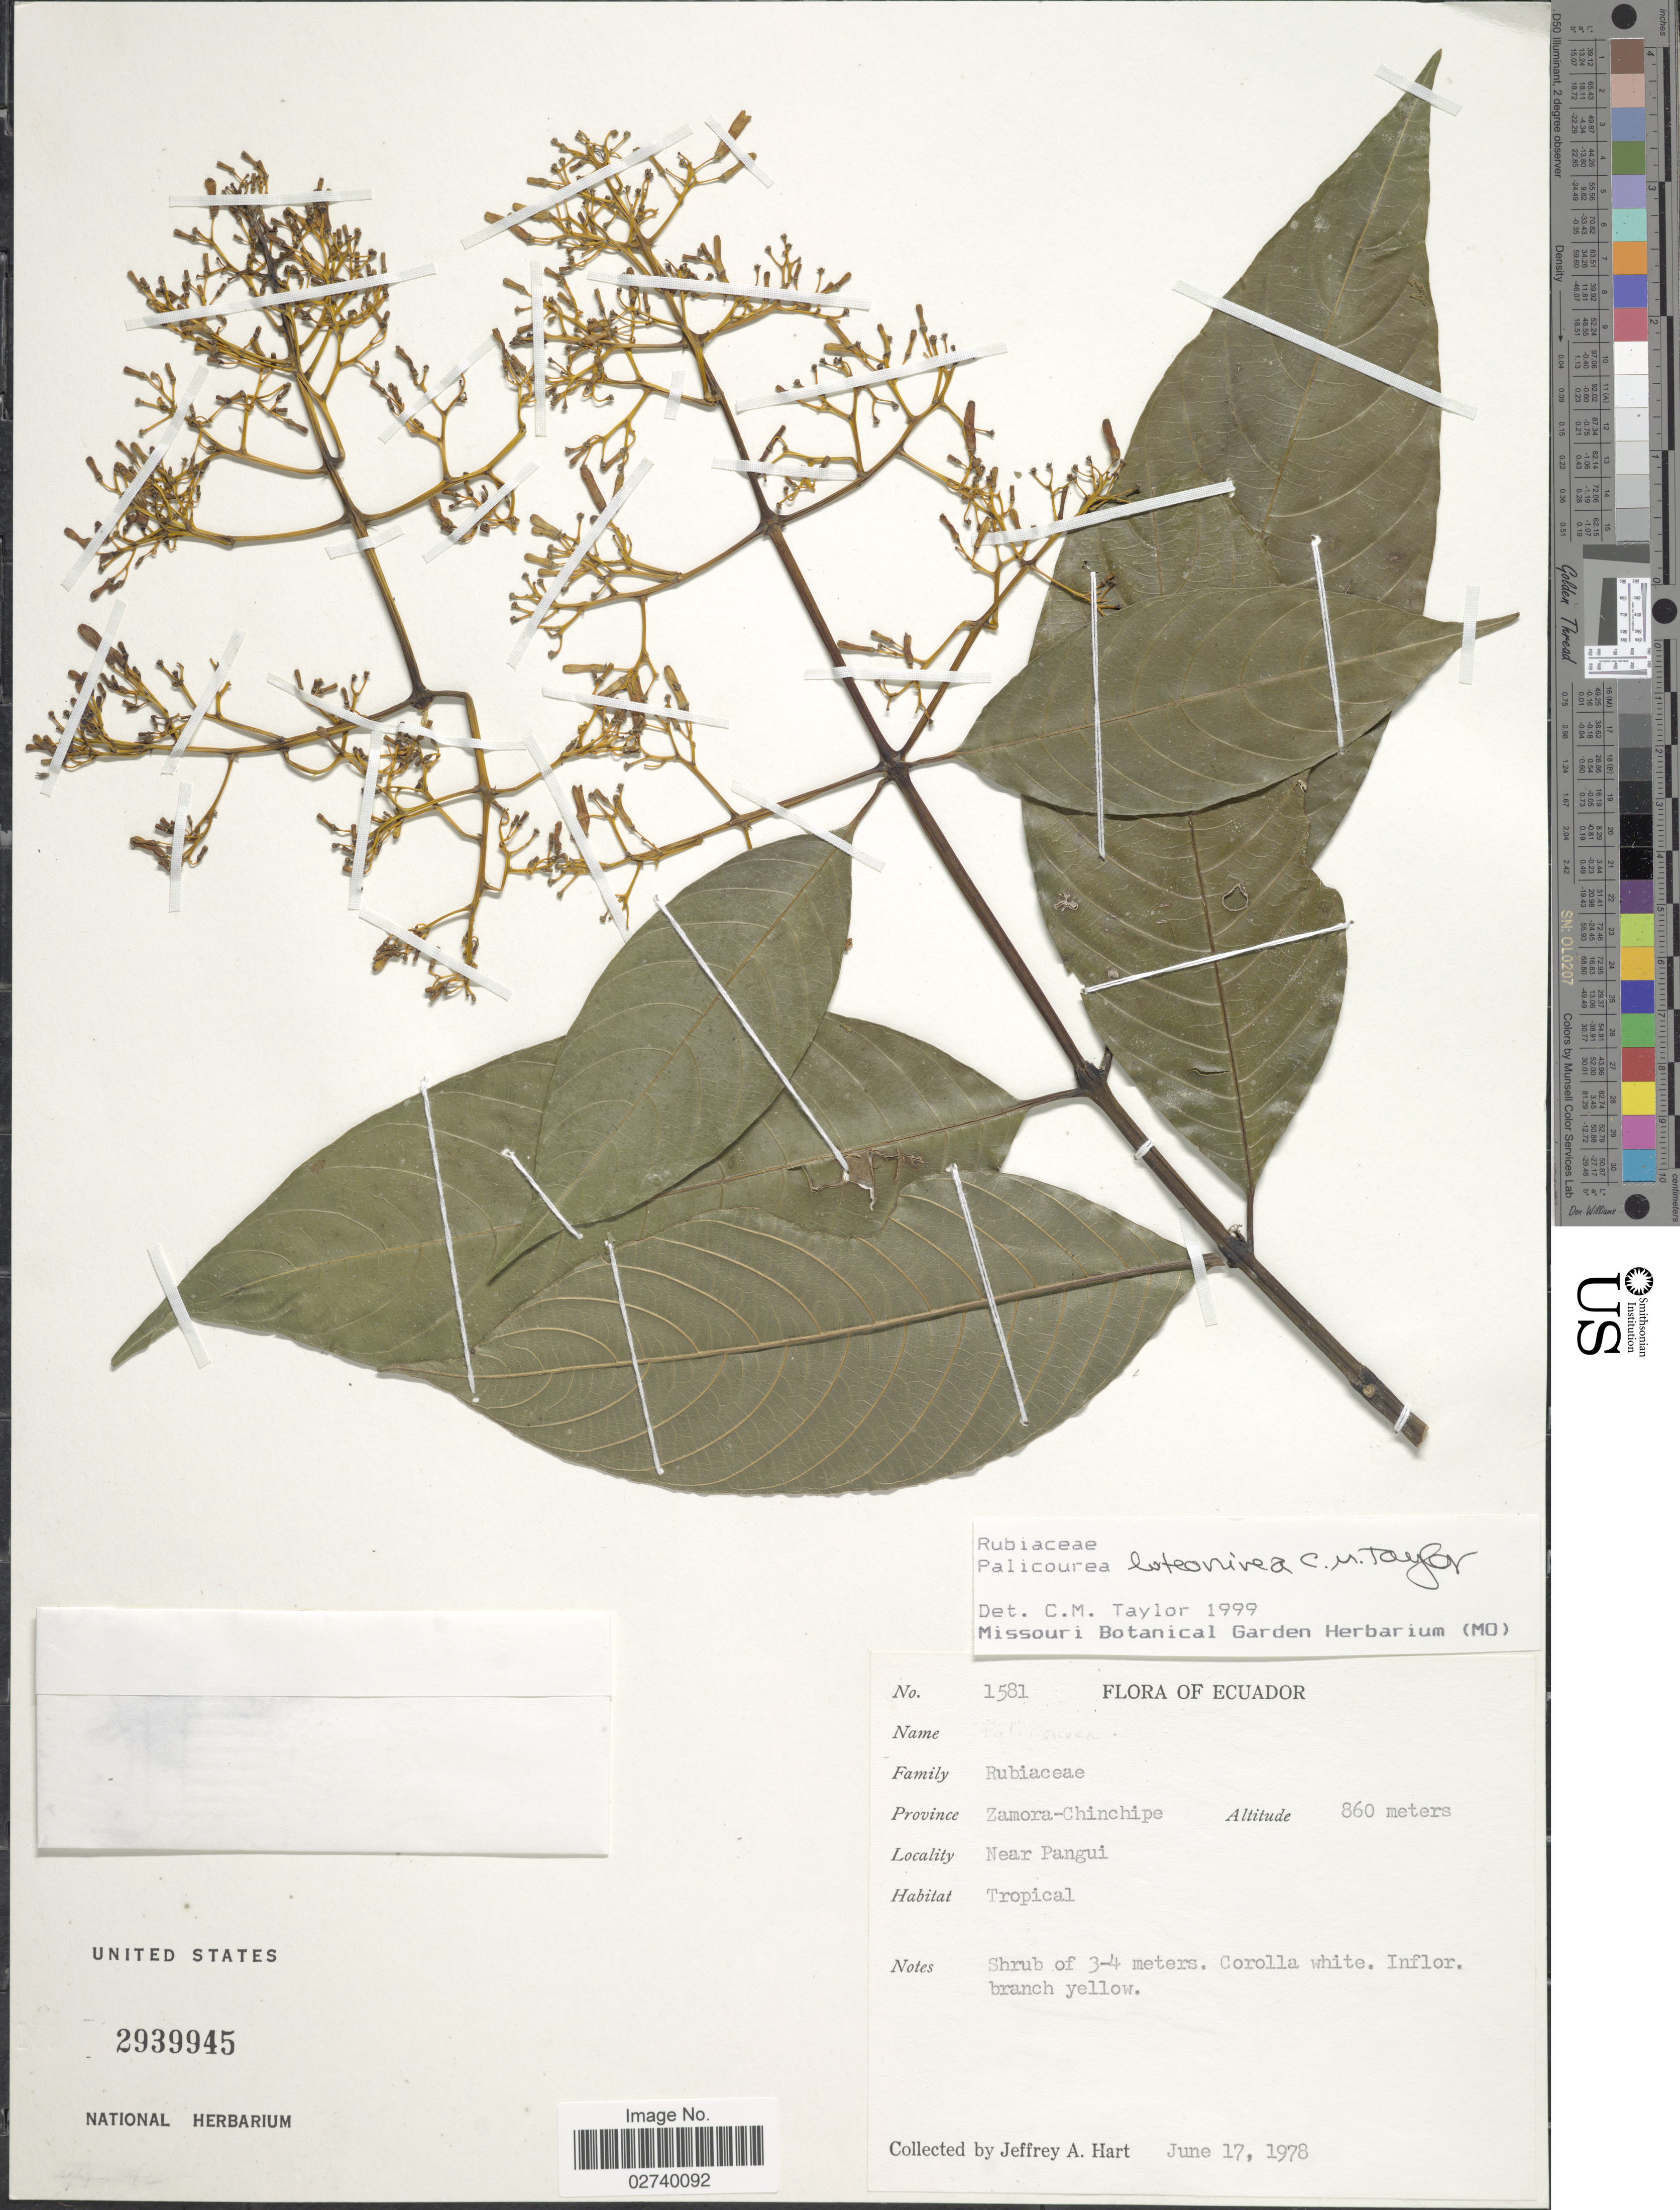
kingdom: Plantae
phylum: Tracheophyta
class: Magnoliopsida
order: Gentianales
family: Rubiaceae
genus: Palicourea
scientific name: Palicourea luteonivea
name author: C.M. Taylor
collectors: J. A. Hart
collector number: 1581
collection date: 1978-06-17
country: Ecuador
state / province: Zamora-Chinchipe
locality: Near Pangui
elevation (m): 860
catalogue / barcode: US 2939945